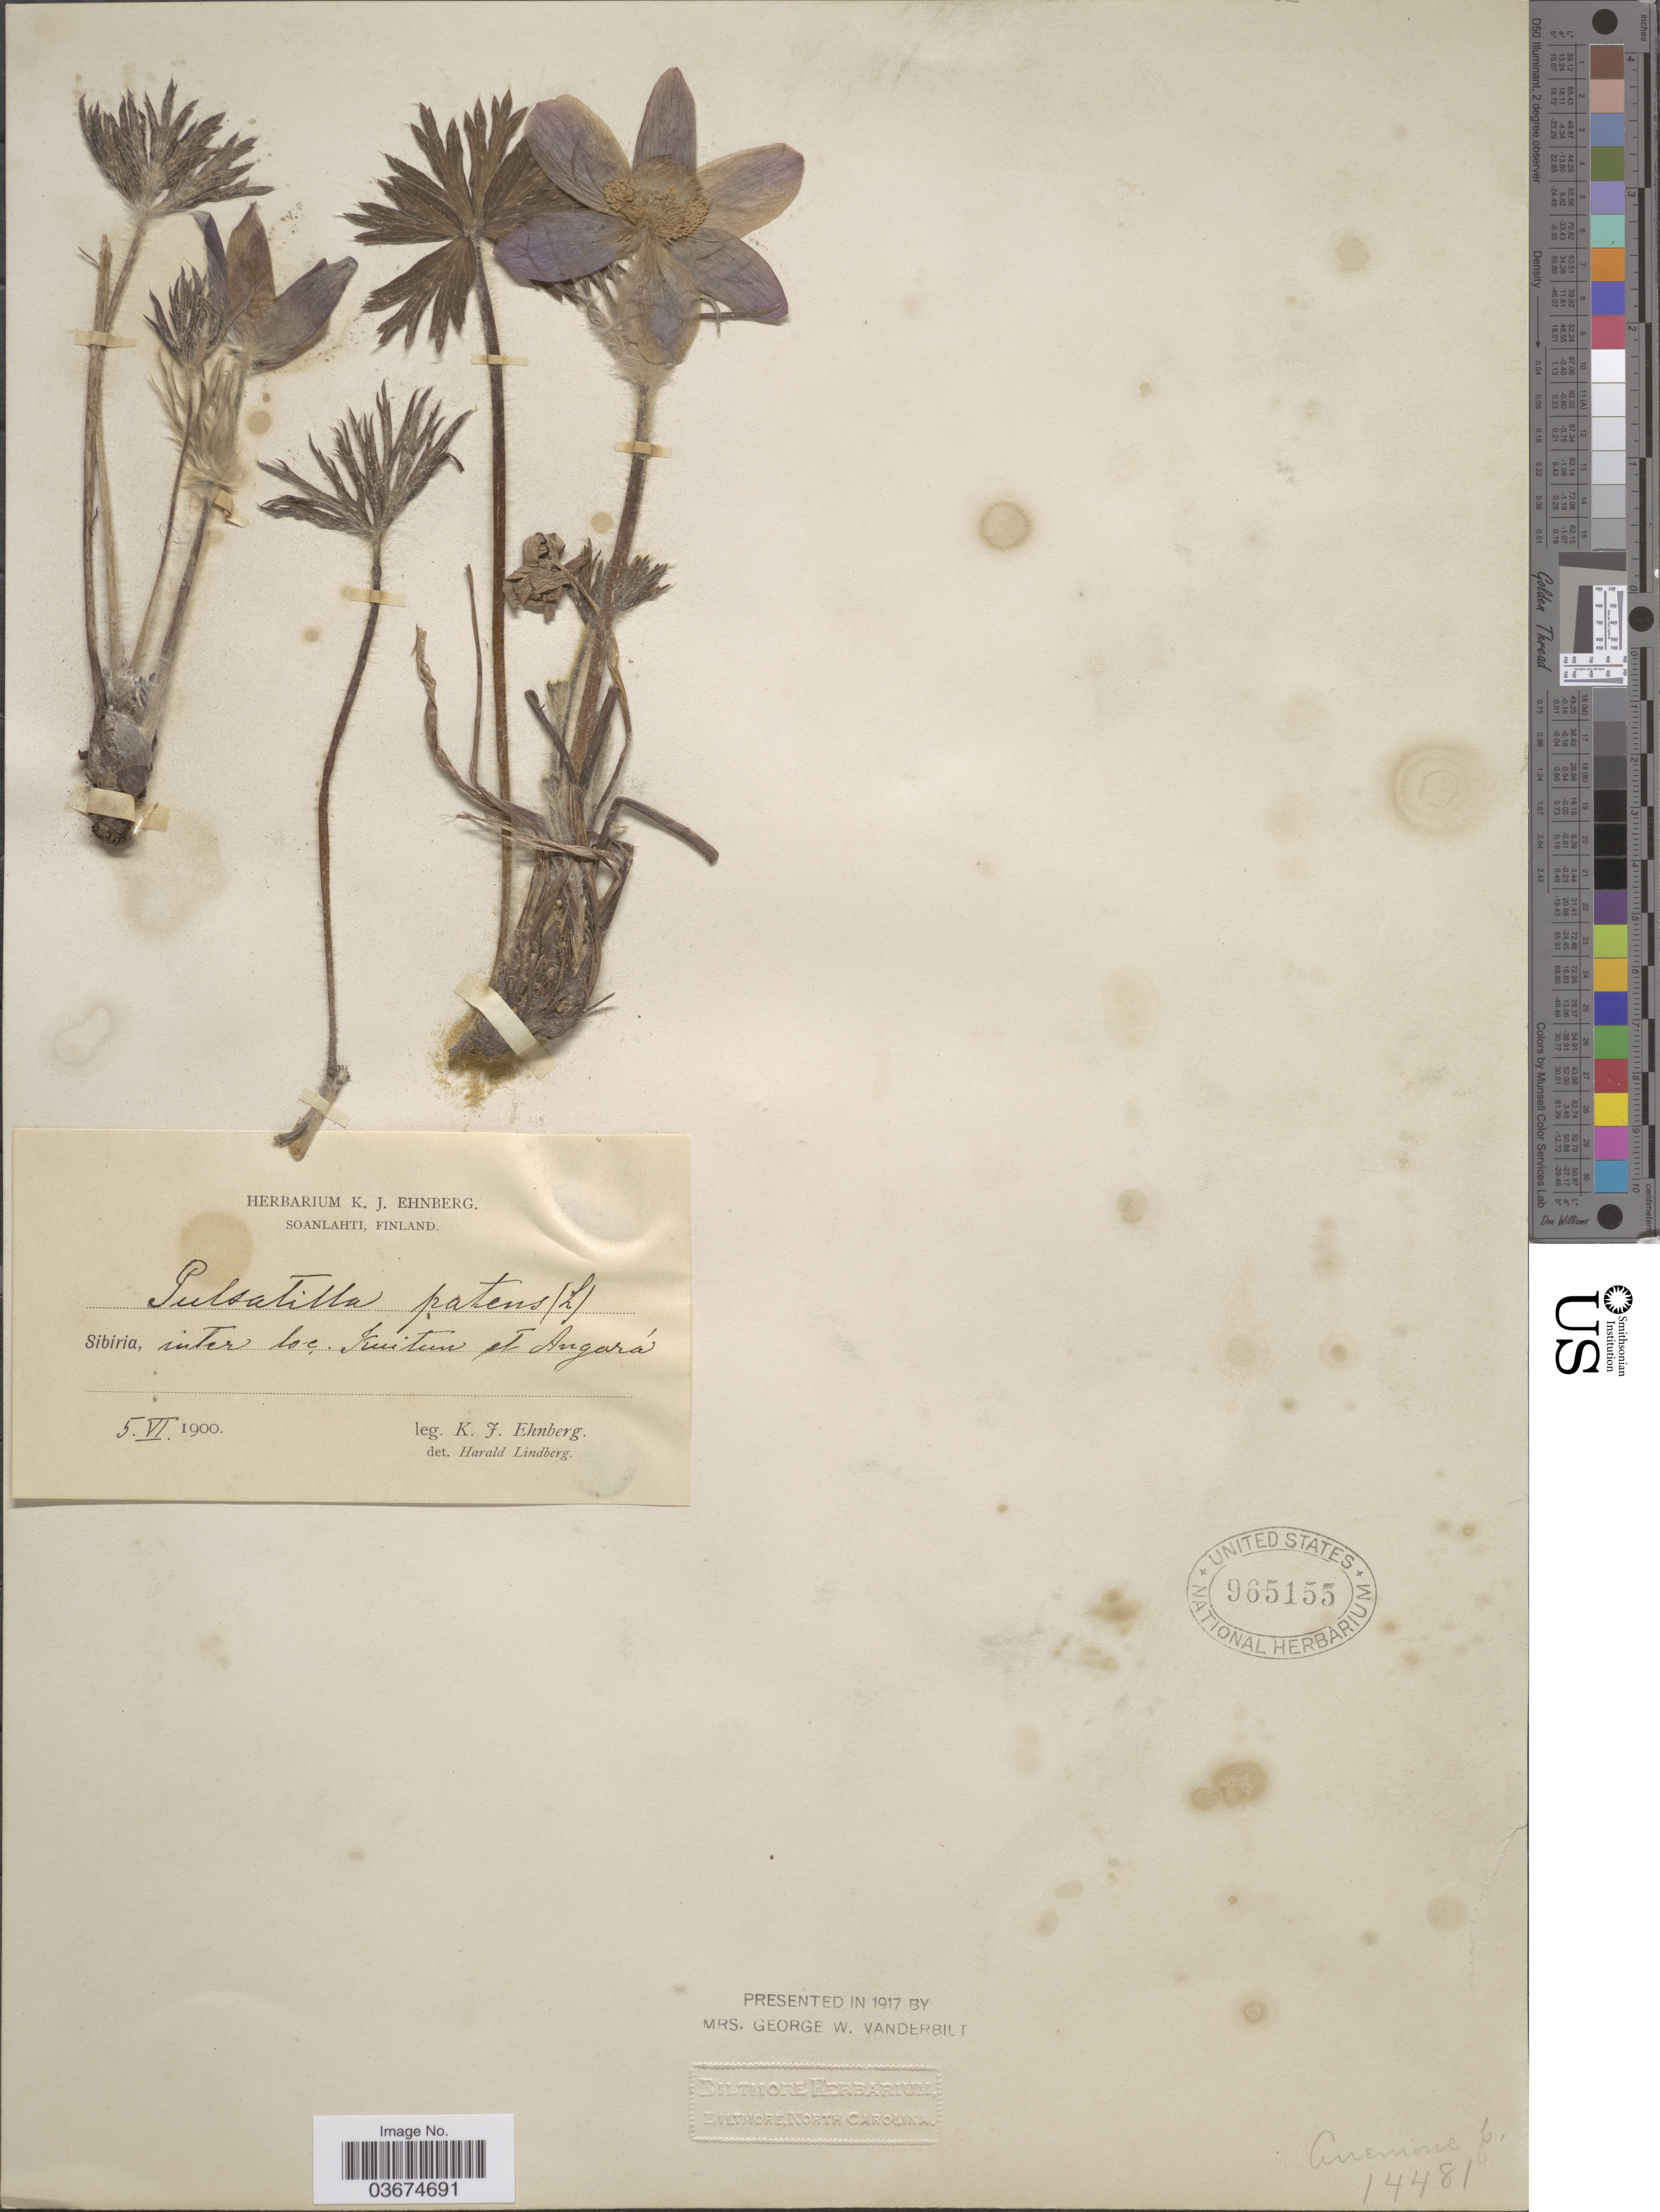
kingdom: Plantae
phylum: Tracheophyta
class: Magnoliopsida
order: Ranunculales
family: Ranunculaceae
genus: Pulsatilla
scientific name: Pulsatilla patens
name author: (L.) Mill.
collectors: K. Ehnberg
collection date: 1900-06-05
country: Russian Federation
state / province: Irkutsk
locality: Sibiria, inter loc. Kuitun et Angara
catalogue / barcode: US 965155